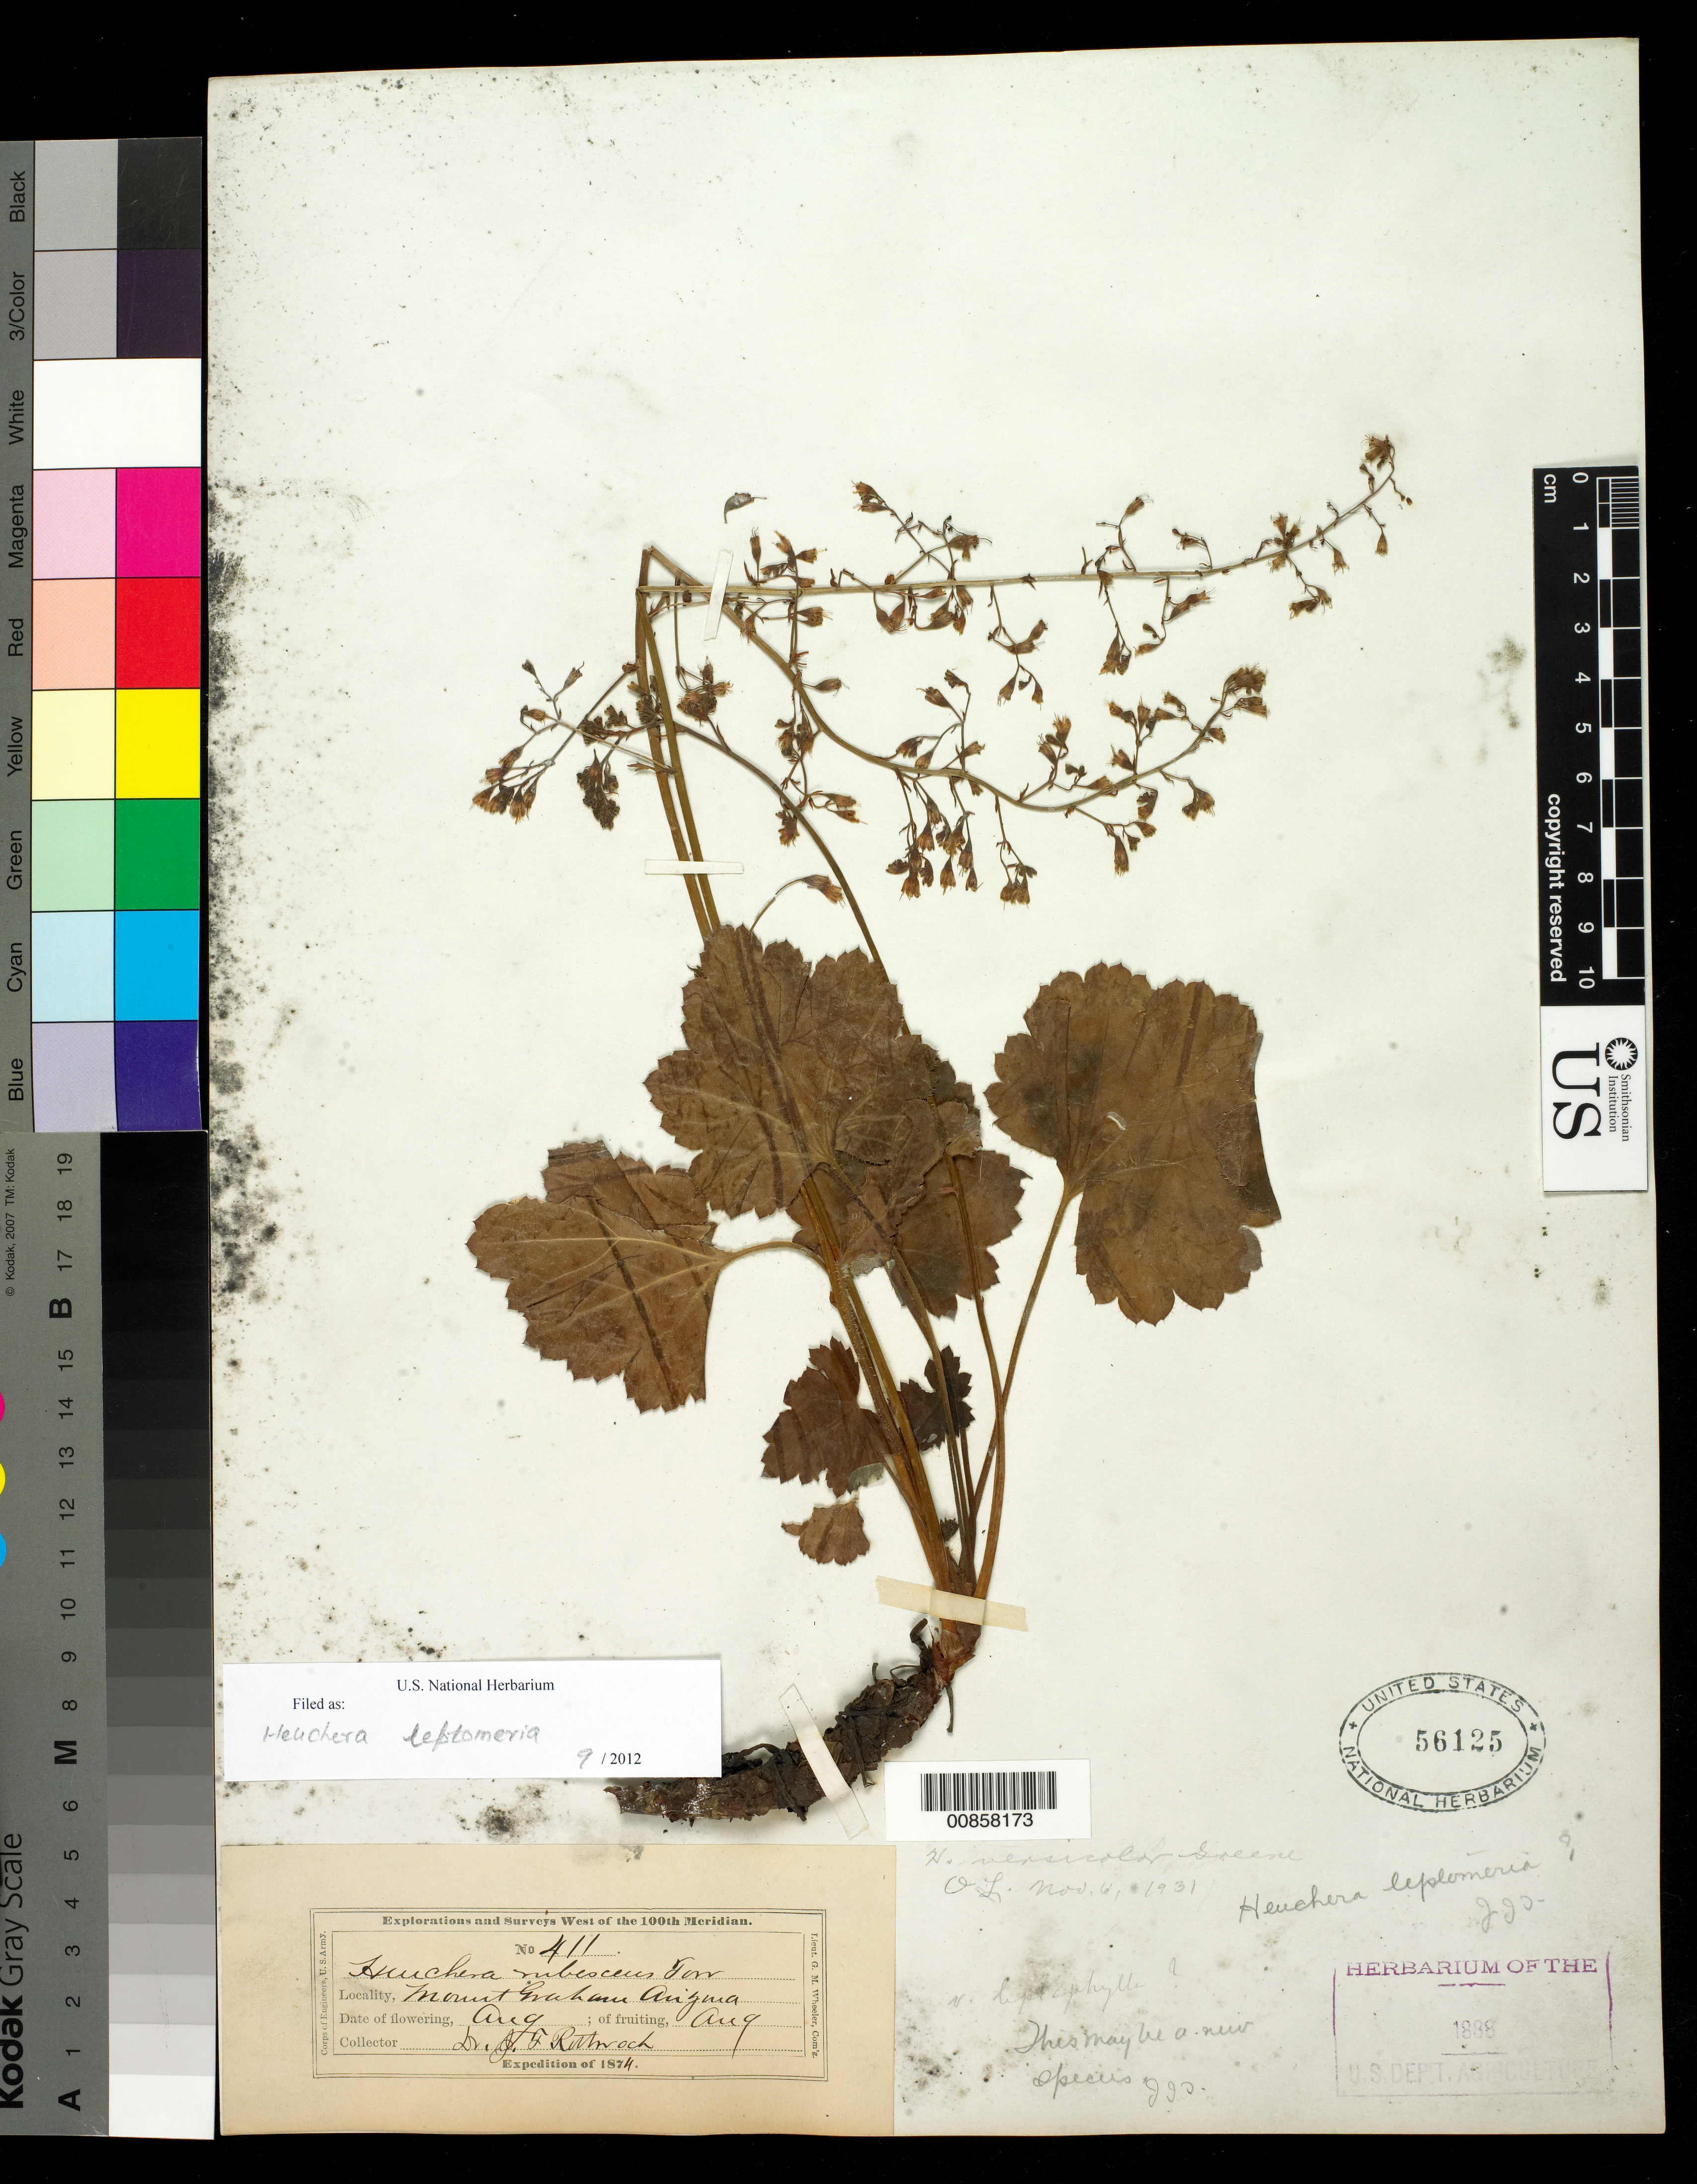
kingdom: Plantae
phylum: Tracheophyta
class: Magnoliopsida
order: Saxifragales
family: Saxifragaceae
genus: Heuchera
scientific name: Heuchera leptomeria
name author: Greene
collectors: J. T. Rothrock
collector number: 411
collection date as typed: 1874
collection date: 1874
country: United States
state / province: Arizona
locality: Mt. Graham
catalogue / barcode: US 56125